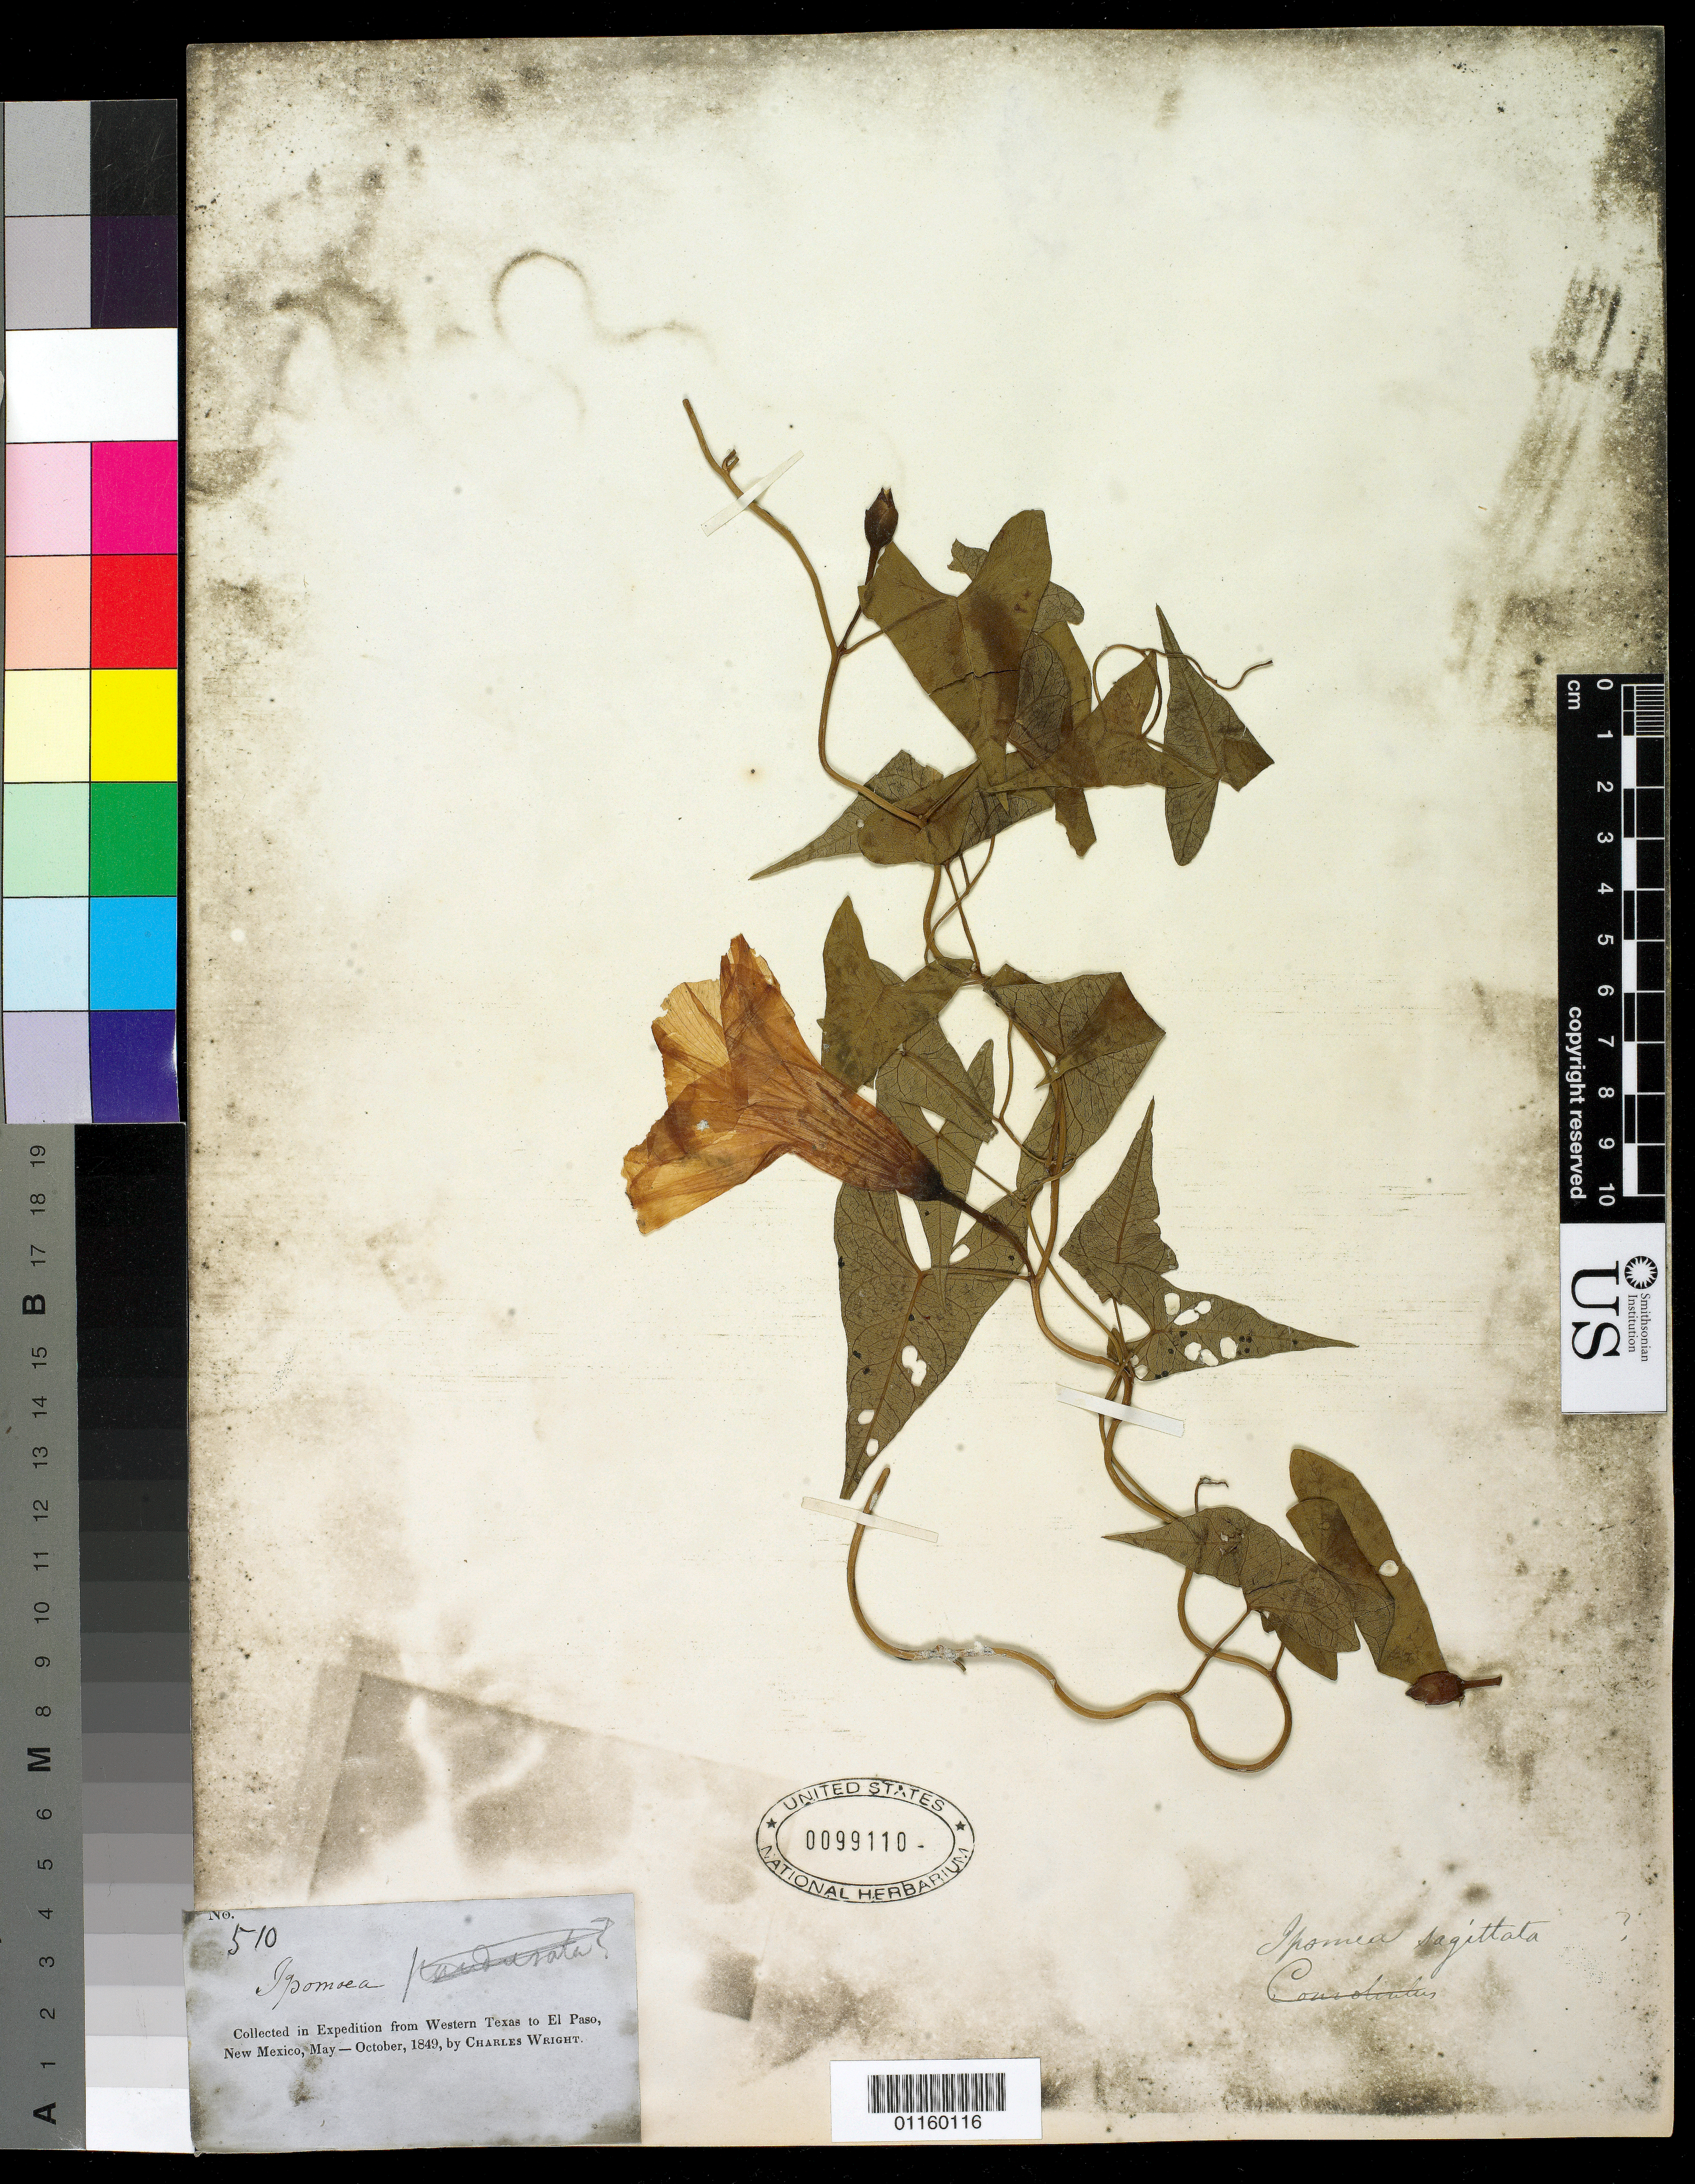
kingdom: Plantae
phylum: Tracheophyta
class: Magnoliopsida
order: Solanales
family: Convolvulaceae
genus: Ipomoea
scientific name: Ipomoea sagittata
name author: Poir.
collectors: C. Wright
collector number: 510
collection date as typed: May 1849 to -- Oct 1849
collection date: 1849-05/1849-10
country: United States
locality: From Western Texas to El Paso, New Mexico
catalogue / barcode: US 99110